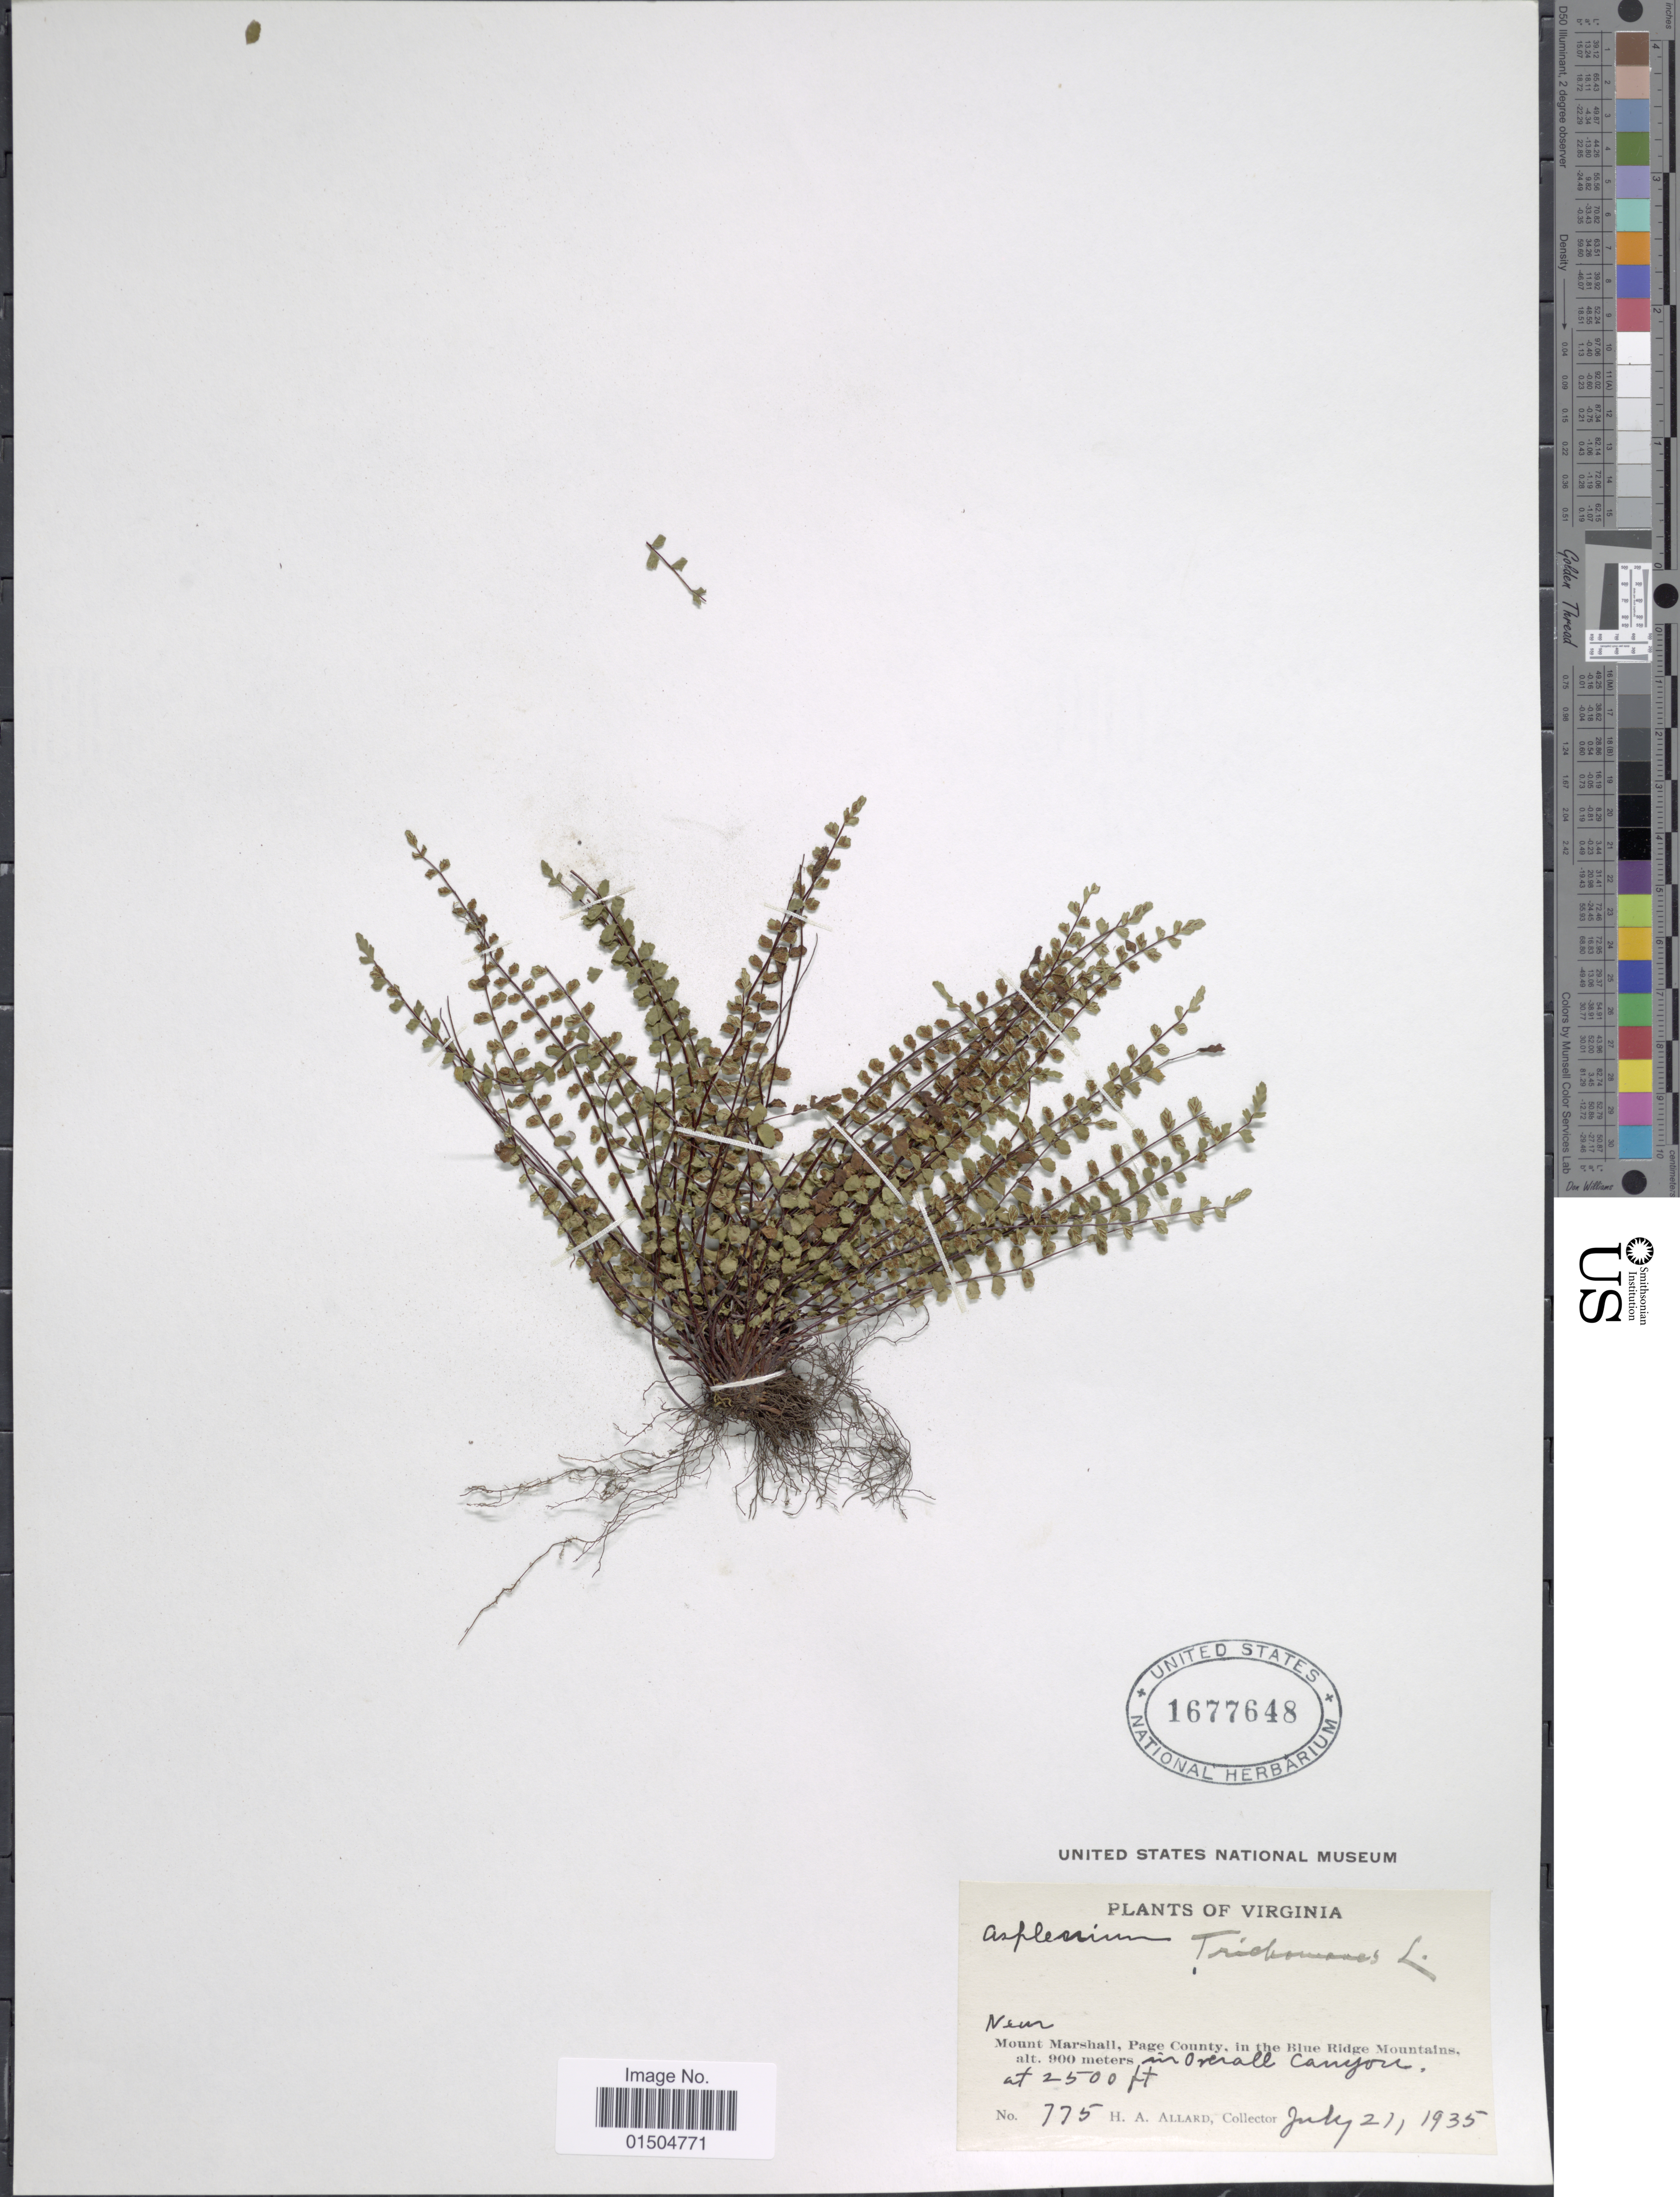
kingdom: Plantae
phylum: Tracheophyta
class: Polypodiopsida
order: Polypodiales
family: Aspleniaceae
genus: Asplenium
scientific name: Asplenium trichomanes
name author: L.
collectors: H. A. Allard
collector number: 775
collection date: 1935-07-21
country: United States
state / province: Virginia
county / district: Page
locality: Near Mount Marshall, in the Blue Ridge Mountains, in Overall Canyon.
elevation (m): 762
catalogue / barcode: US 1677648